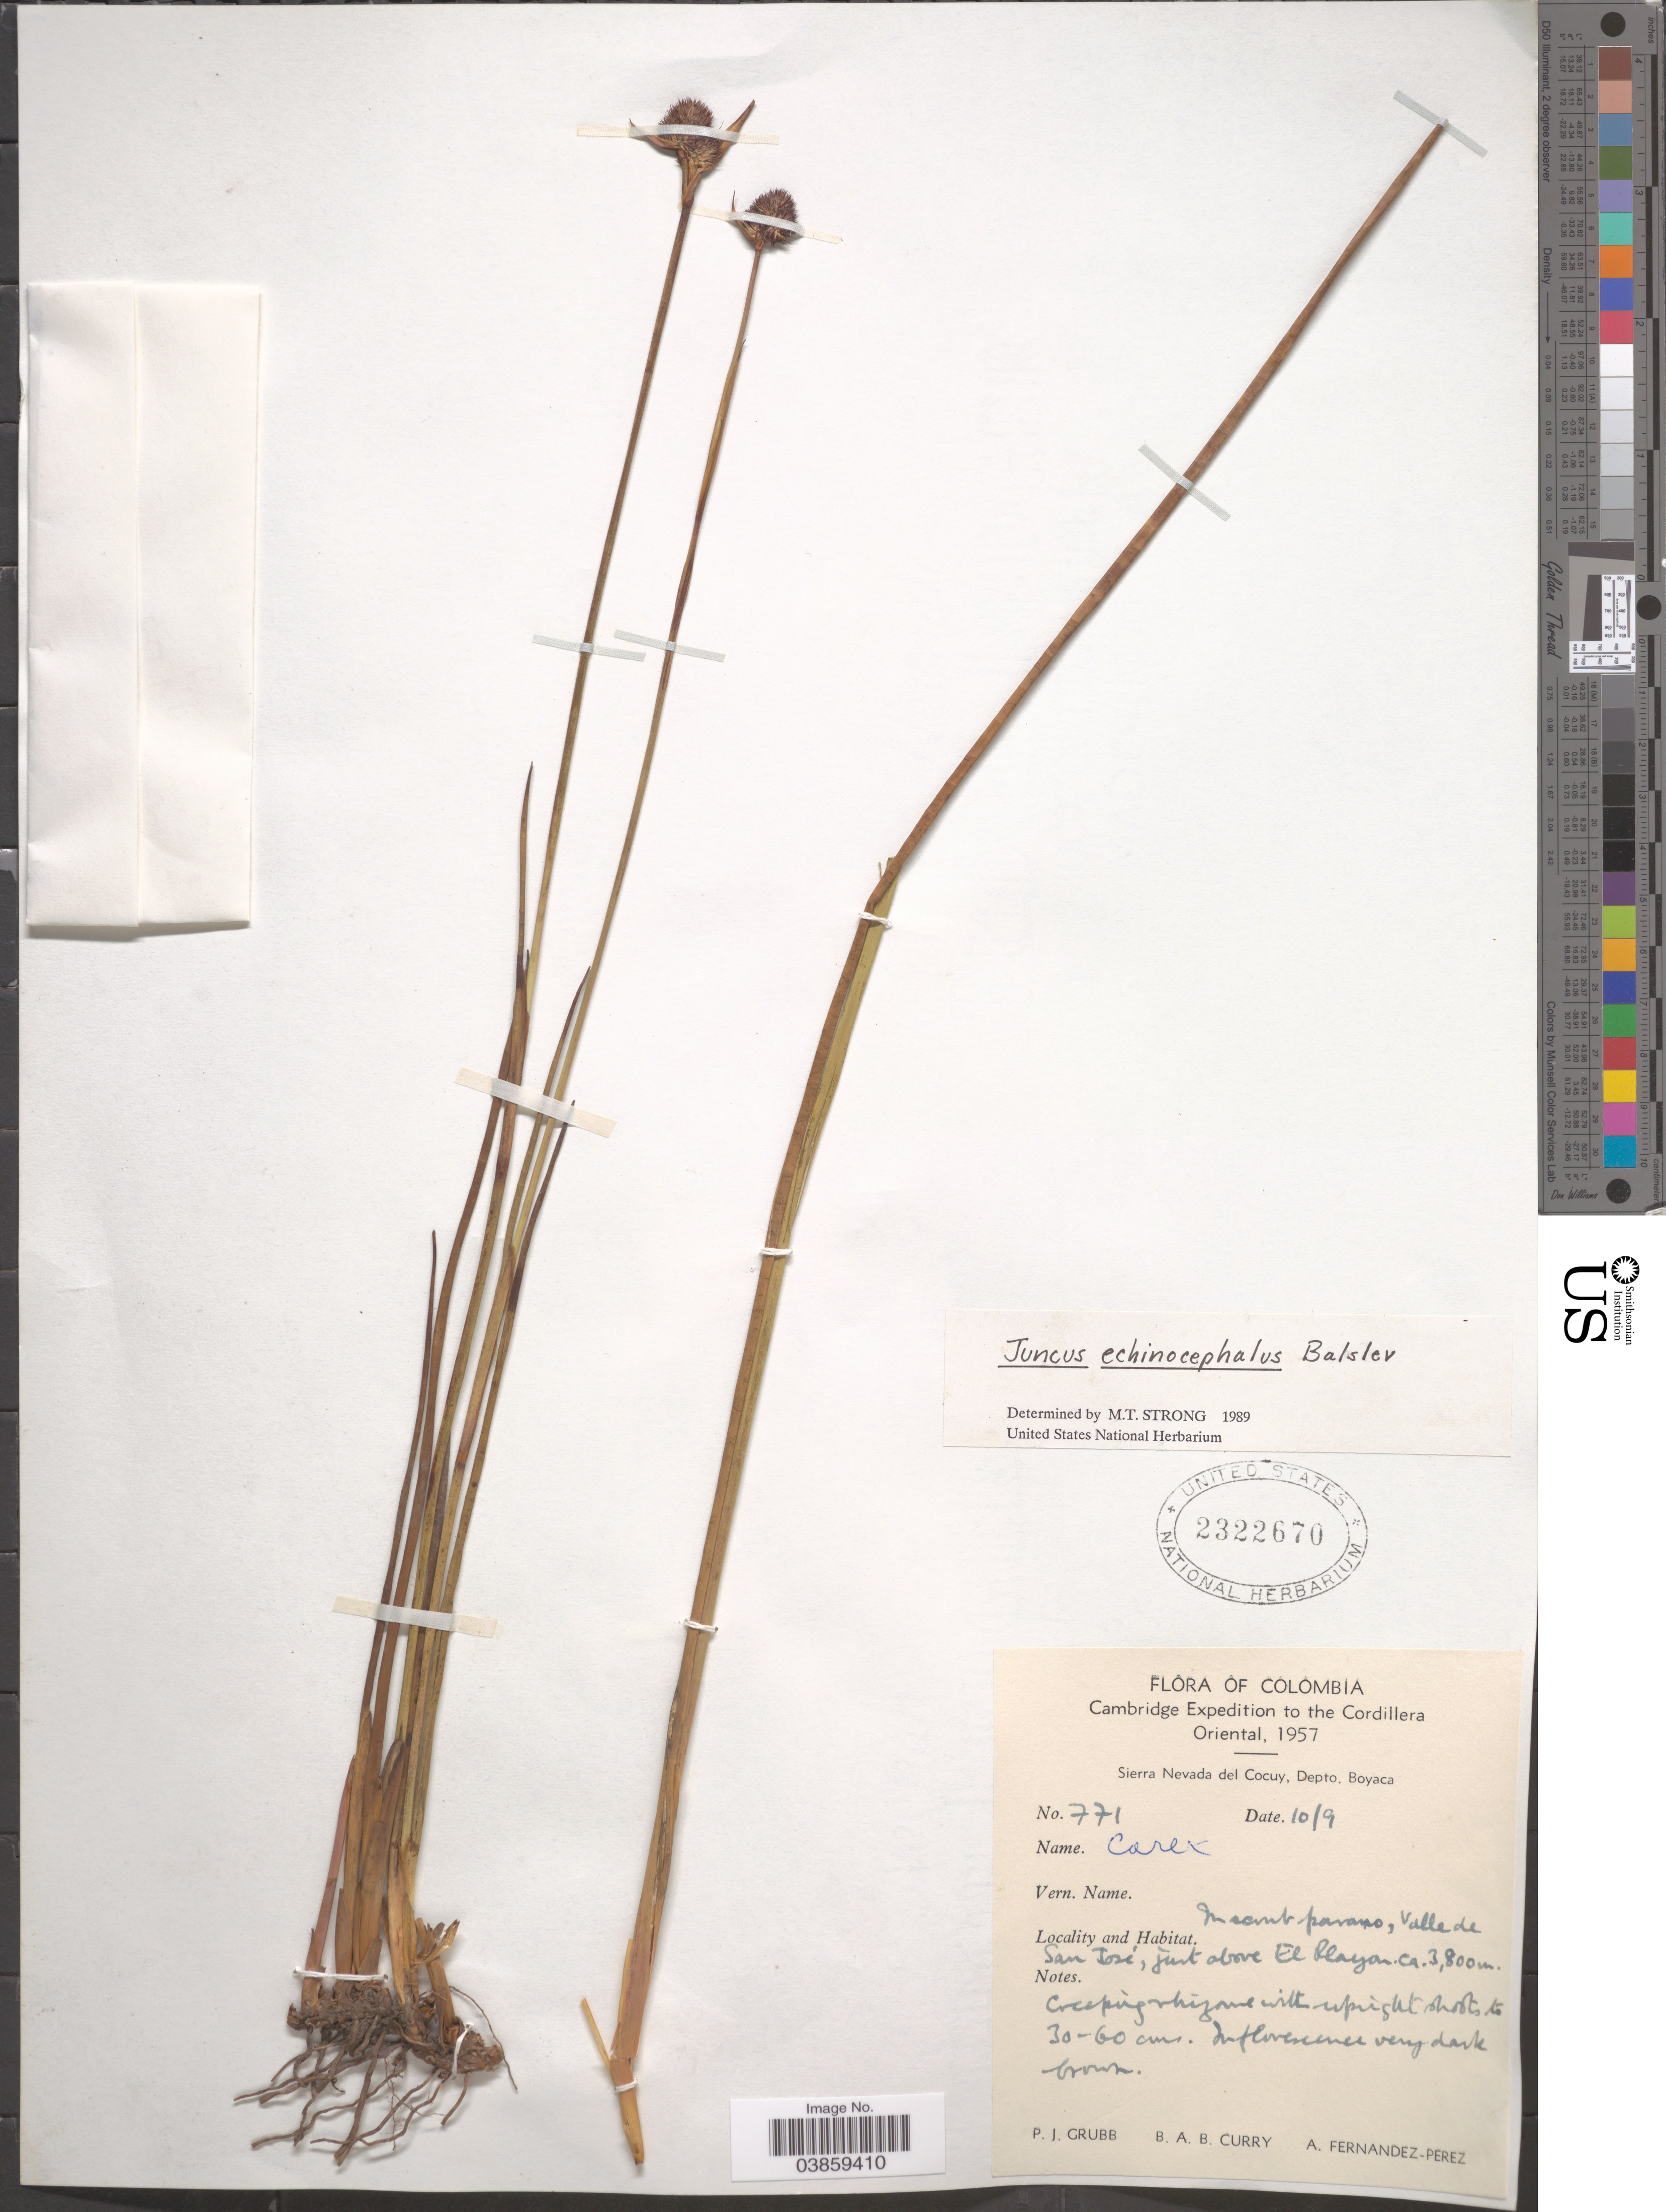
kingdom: Plantae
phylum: Tracheophyta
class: Liliopsida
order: Poales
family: Juncaceae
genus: Juncus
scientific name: Juncus echinocephalus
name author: Balslev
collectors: P. J. Grubb, B. A. B. Curry & A. Fernández-Pérez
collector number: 771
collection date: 1957-09-10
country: Colombia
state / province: Boyacá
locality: Cordillera Oriental. Sierra Nevada del Cocuy, Depto. Boyaca. Valle de San José, just above El Playas.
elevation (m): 3800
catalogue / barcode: US 2322670